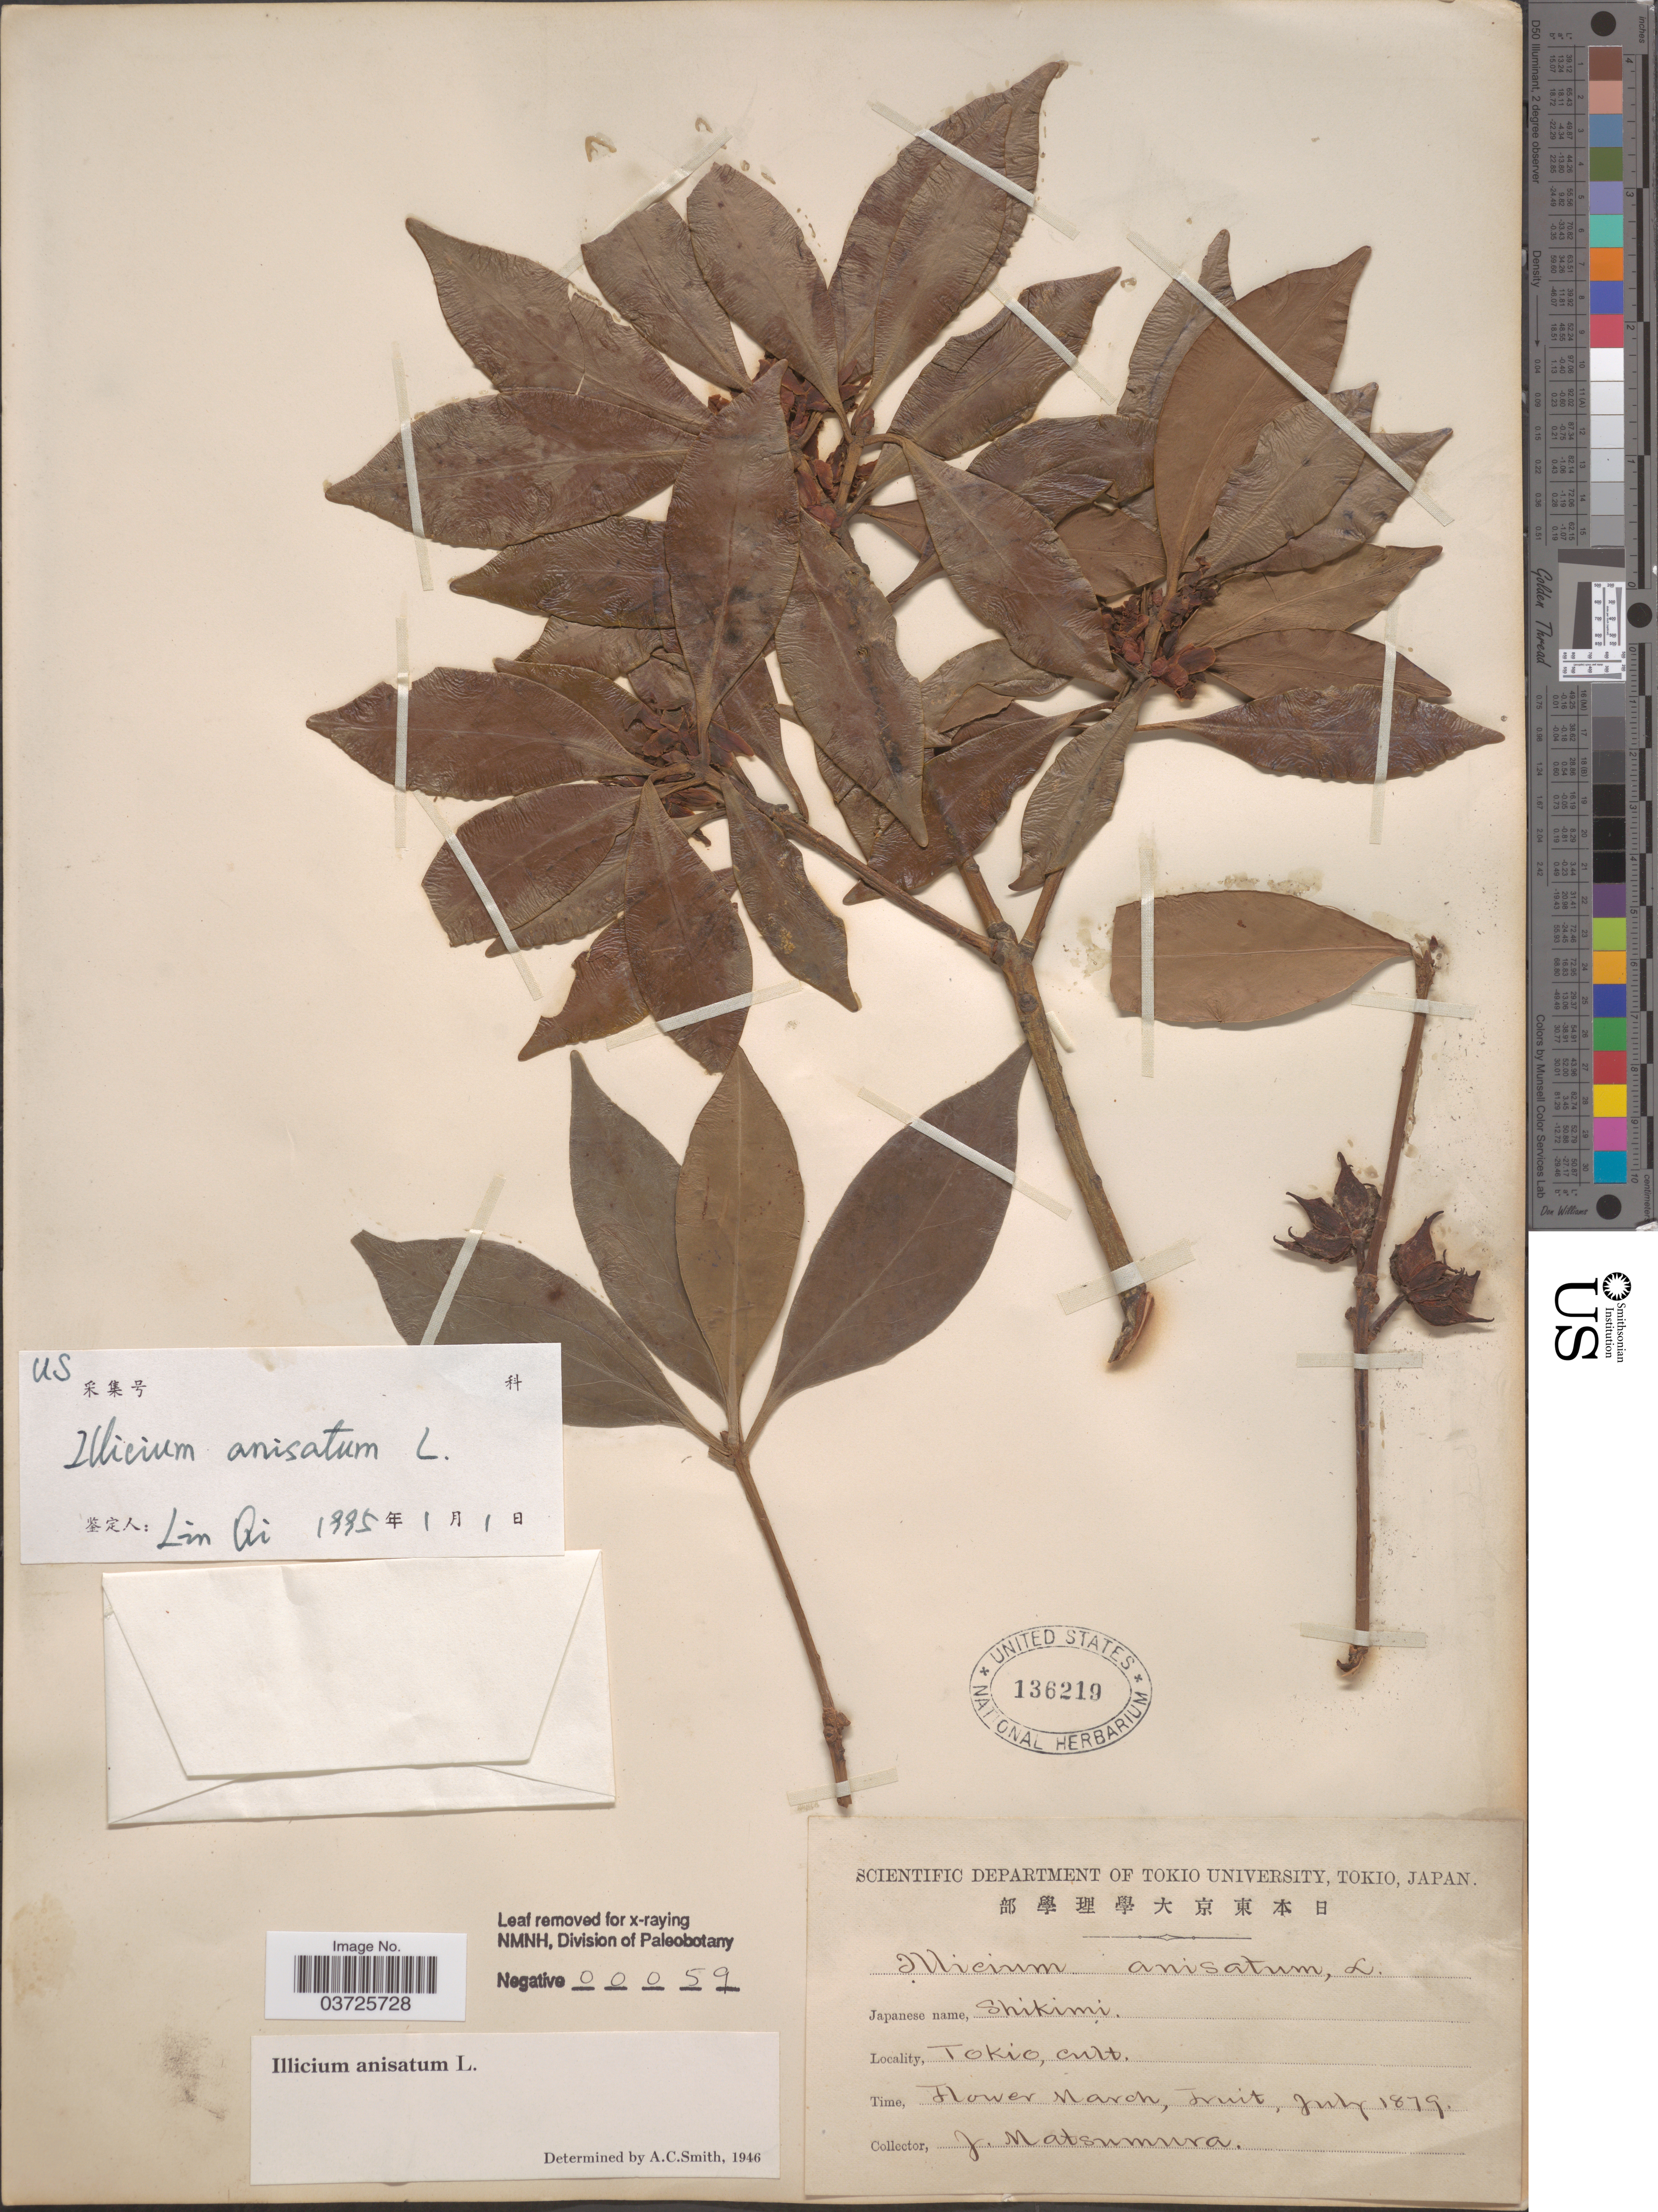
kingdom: Plantae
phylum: Tracheophyta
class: Magnoliopsida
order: Austrobaileyales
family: Schisandraceae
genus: Illicium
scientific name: Illicium anisatum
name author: L.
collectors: J. Matsumura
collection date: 1879-03/1879-07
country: Japan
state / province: Tokyo, Federal City of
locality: Tokio.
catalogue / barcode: US 136219